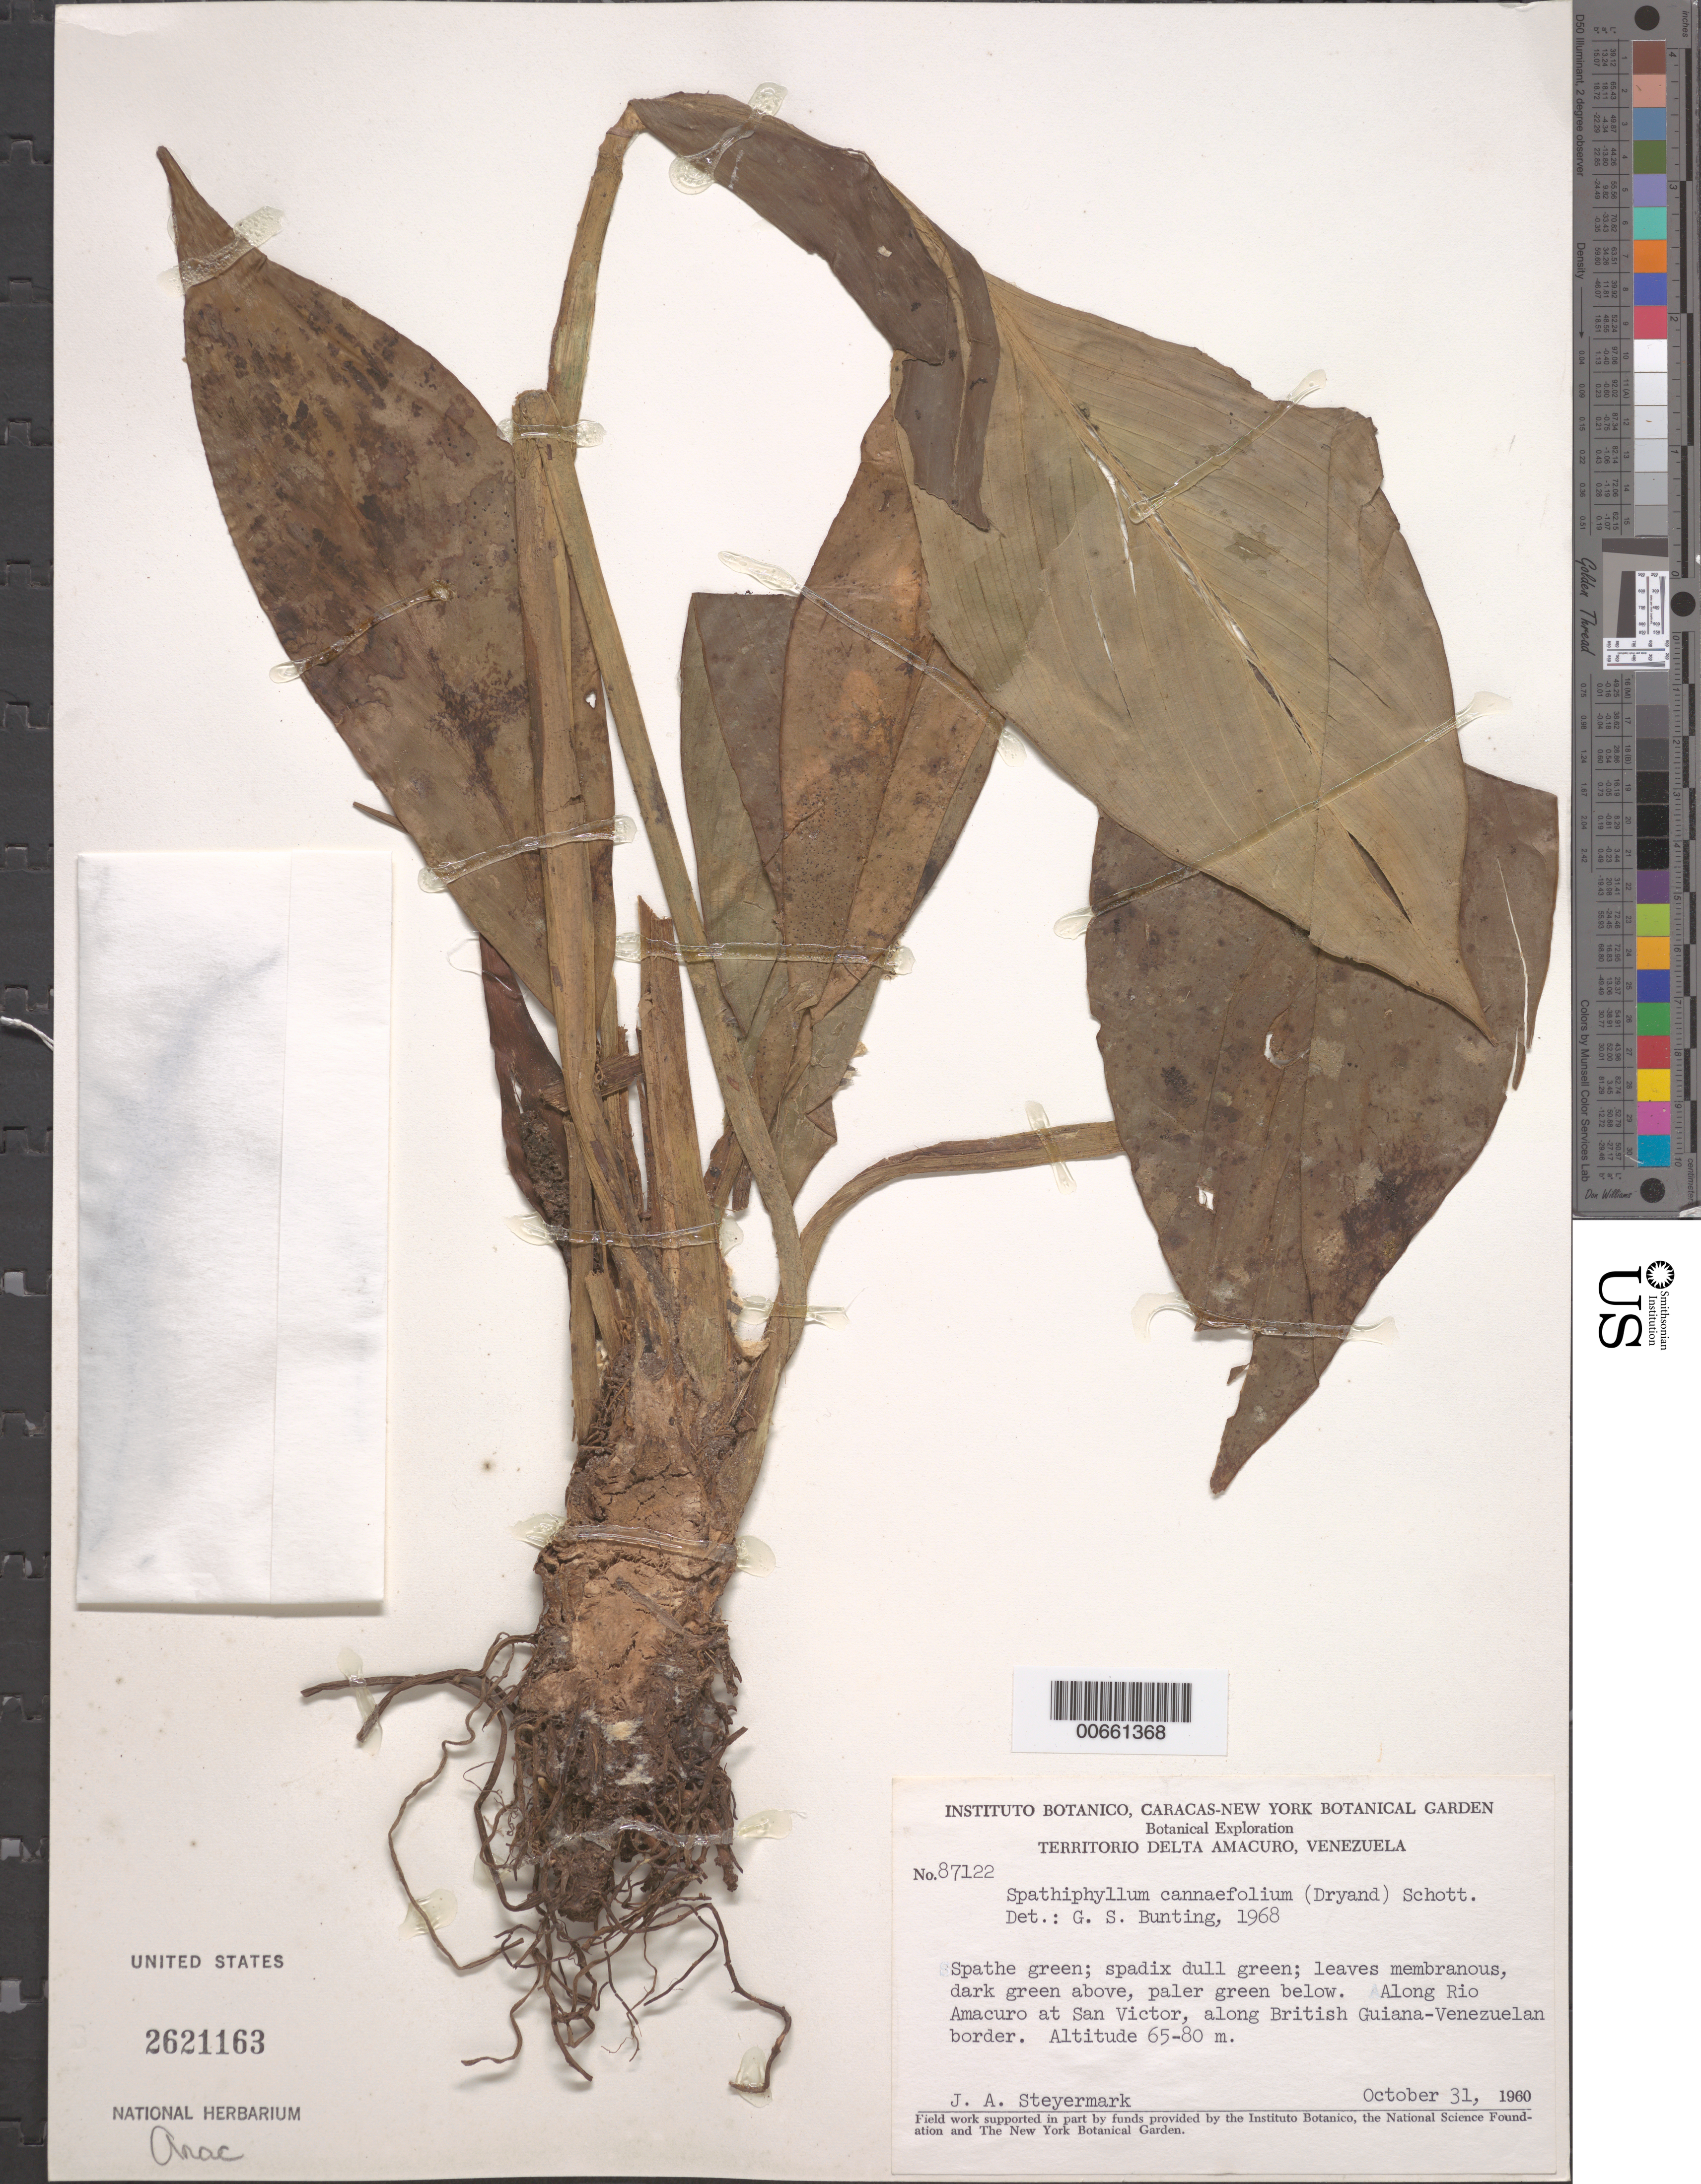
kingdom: Plantae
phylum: Tracheophyta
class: Liliopsida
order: Alismatales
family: Araceae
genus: Spathiphyllum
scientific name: Spathiphyllum cannifolium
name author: (Dryand. ex Sims) Schott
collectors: J. Steyermark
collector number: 87122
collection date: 1960-10-31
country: Venezuela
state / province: Delta Amacuro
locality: Territorio Delta Amacuro. Along Rio Amacuro at San Victor, along British Guiana-Venezuelan border.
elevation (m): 65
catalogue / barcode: US 2621163